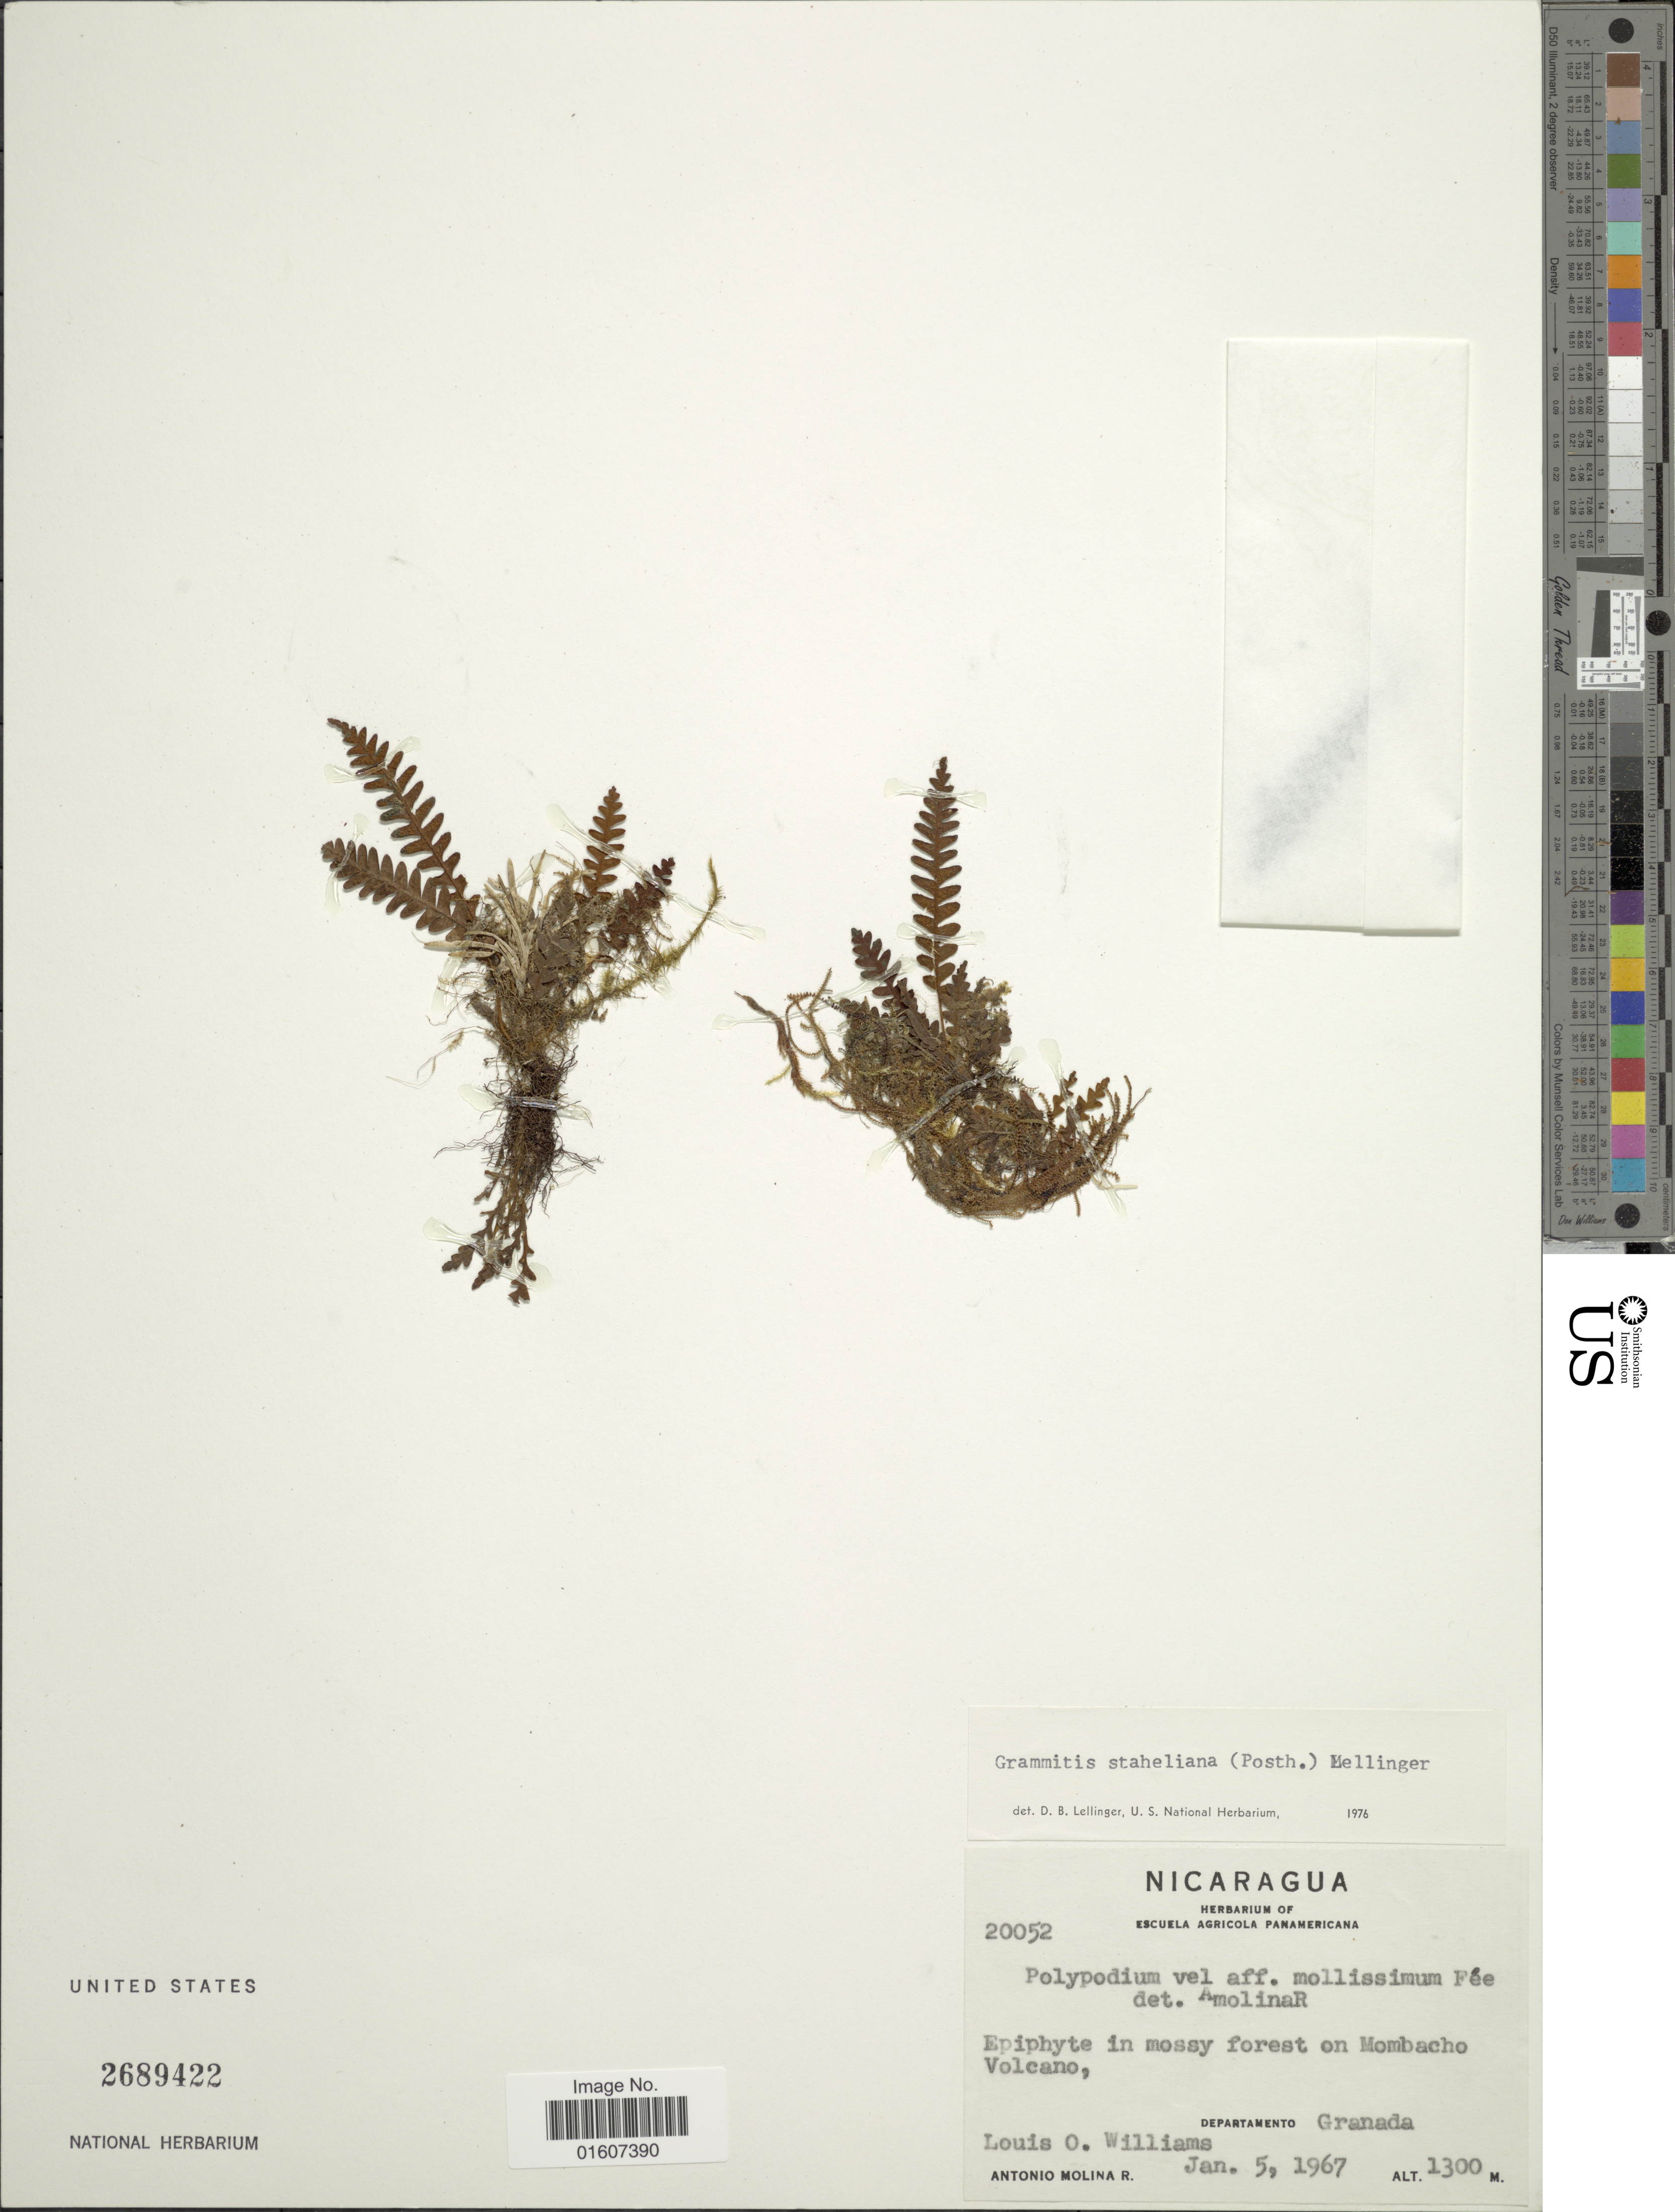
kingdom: Plantae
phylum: Tracheophyta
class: Polypodiopsida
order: Polypodiales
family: Polypodiaceae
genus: Terpsichore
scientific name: Terpsichore staheliana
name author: (Posth.) A.R. Sm.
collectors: L. O. Williams & A. Molina R.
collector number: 20052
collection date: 1967-01-05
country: Nicaragua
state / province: Granada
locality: Epiphyte in mossy forest on Mombacho Volcano, Departamento Granada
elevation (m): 1300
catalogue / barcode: US 2689422